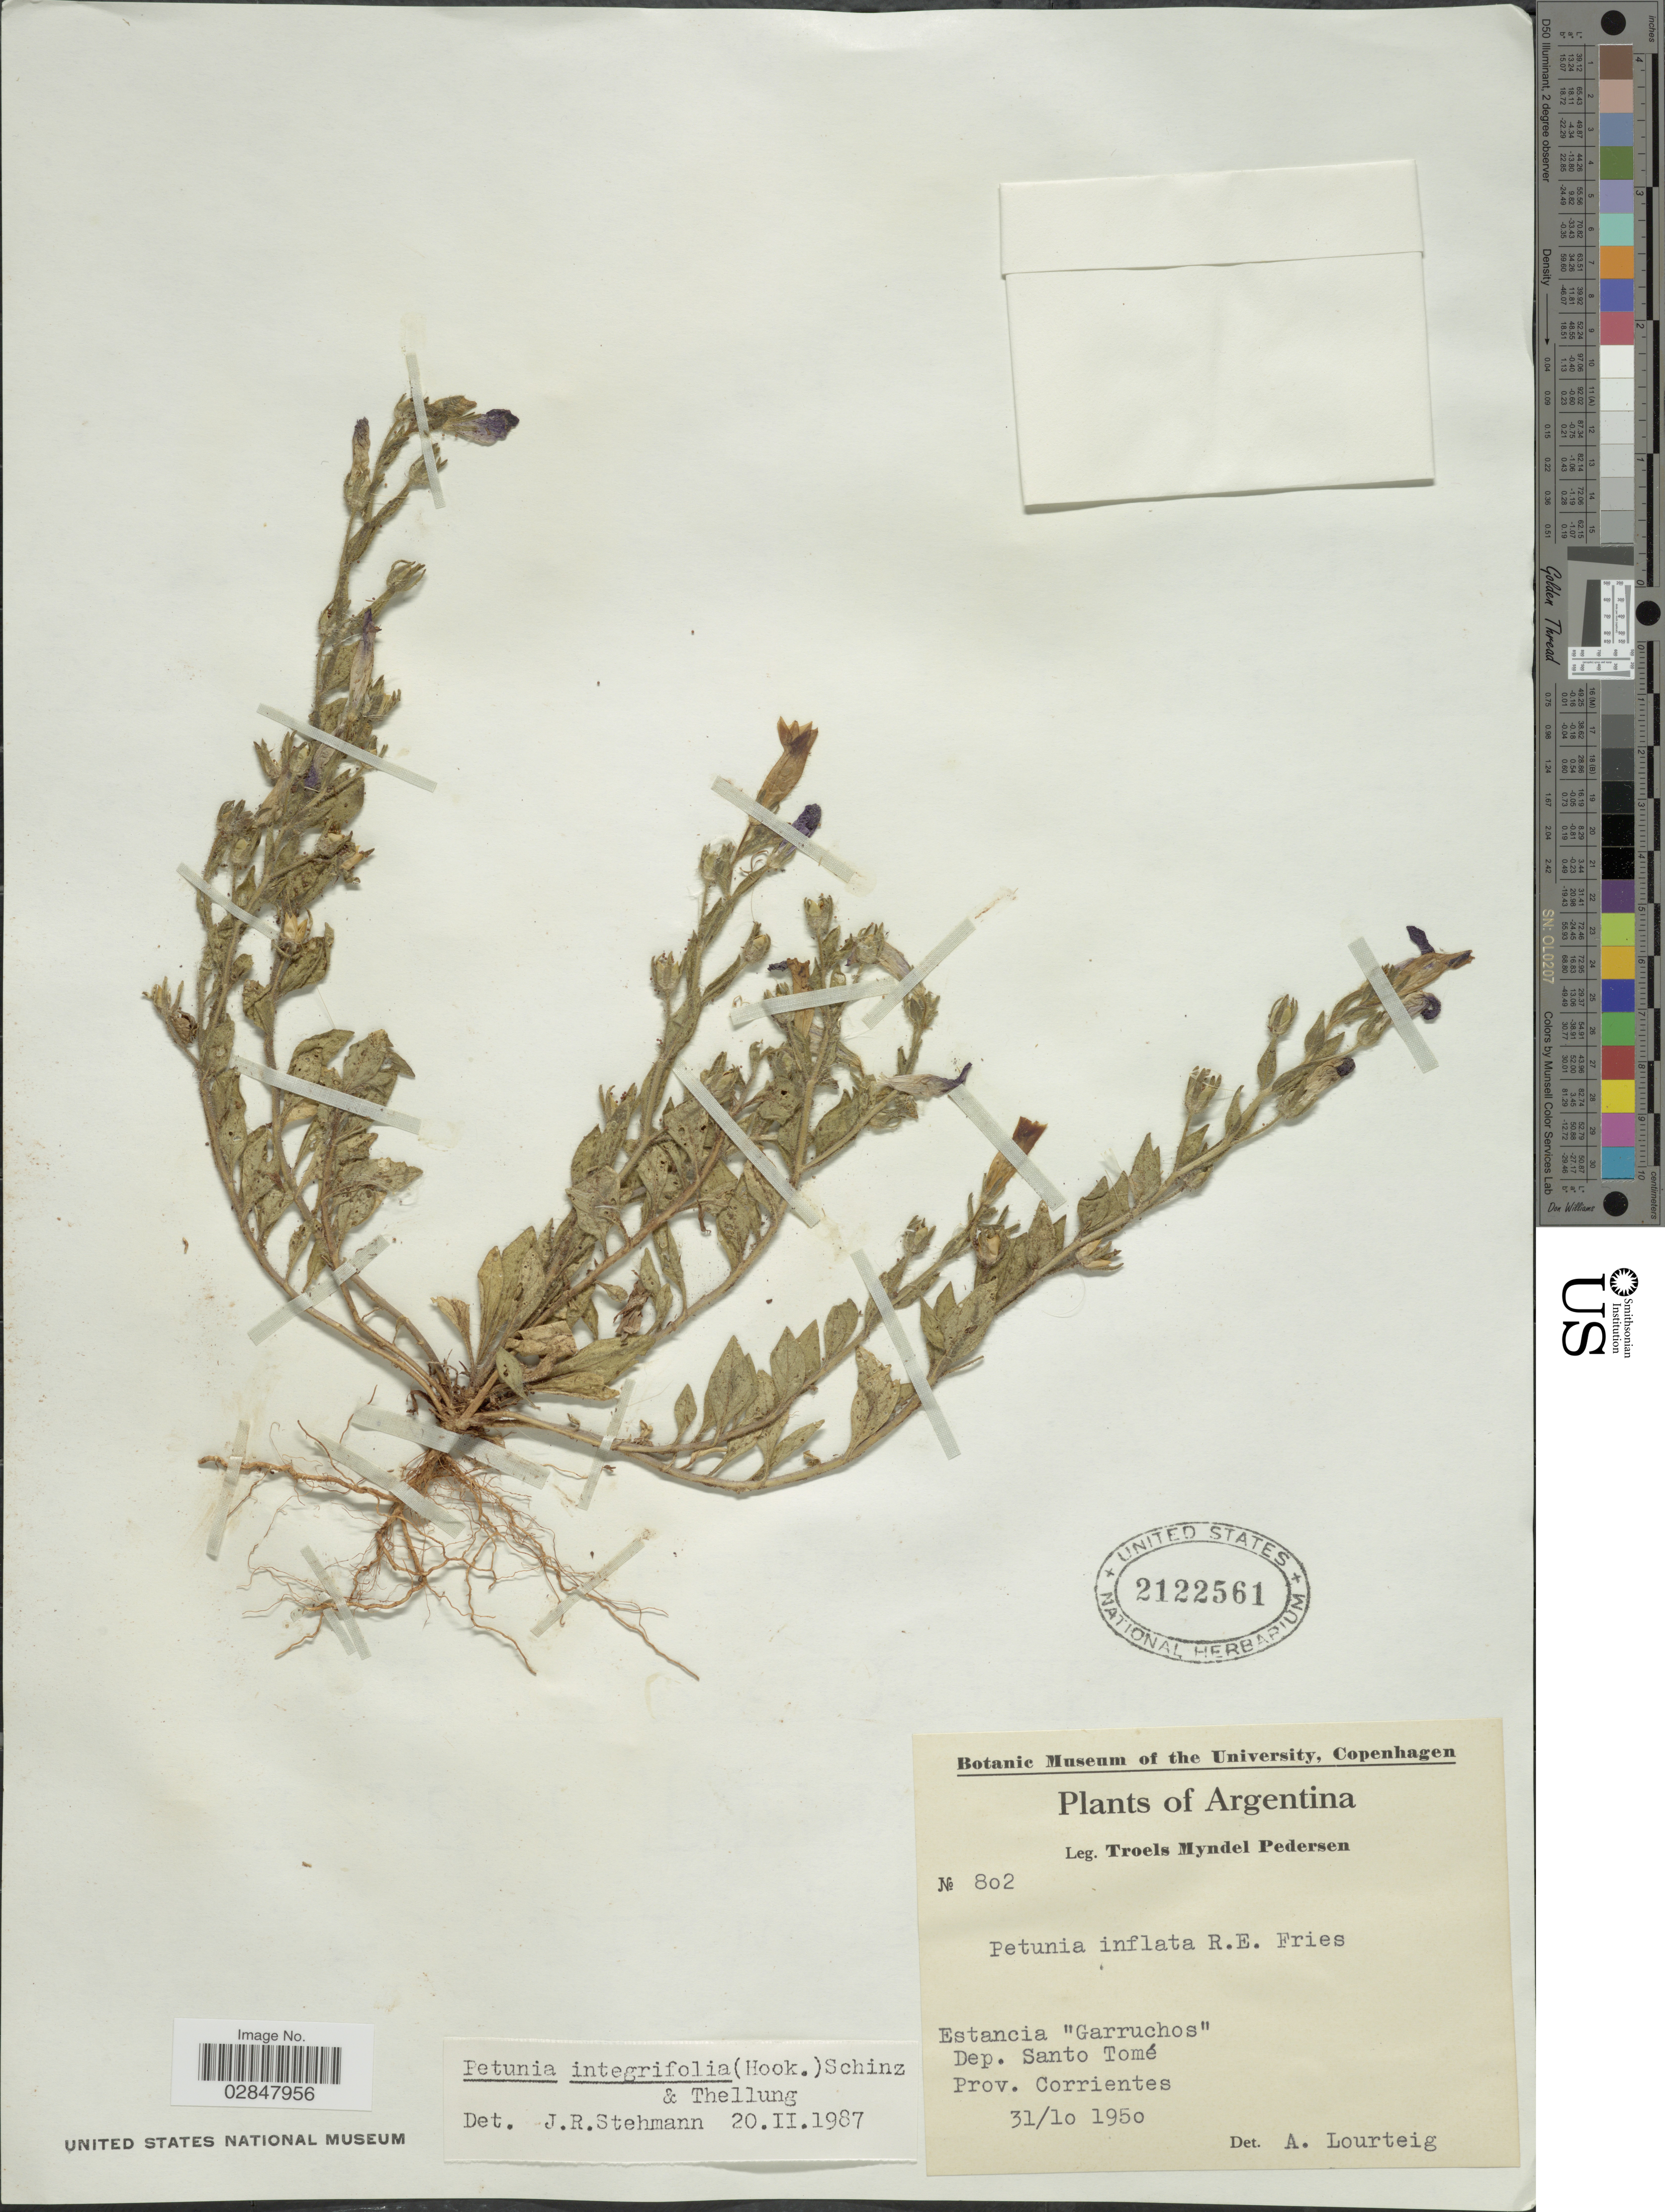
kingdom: Plantae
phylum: Tracheophyta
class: Magnoliopsida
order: Solanales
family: Solanaceae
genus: Petunia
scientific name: Petunia integrifolia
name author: (Hook.) Schinz & Thell.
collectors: T. Pederson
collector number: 802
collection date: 1950-10-31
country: Argentina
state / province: Corrientes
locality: Estancia 'Garruchos'. Dep. Santo Tomé.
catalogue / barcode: US 2122561